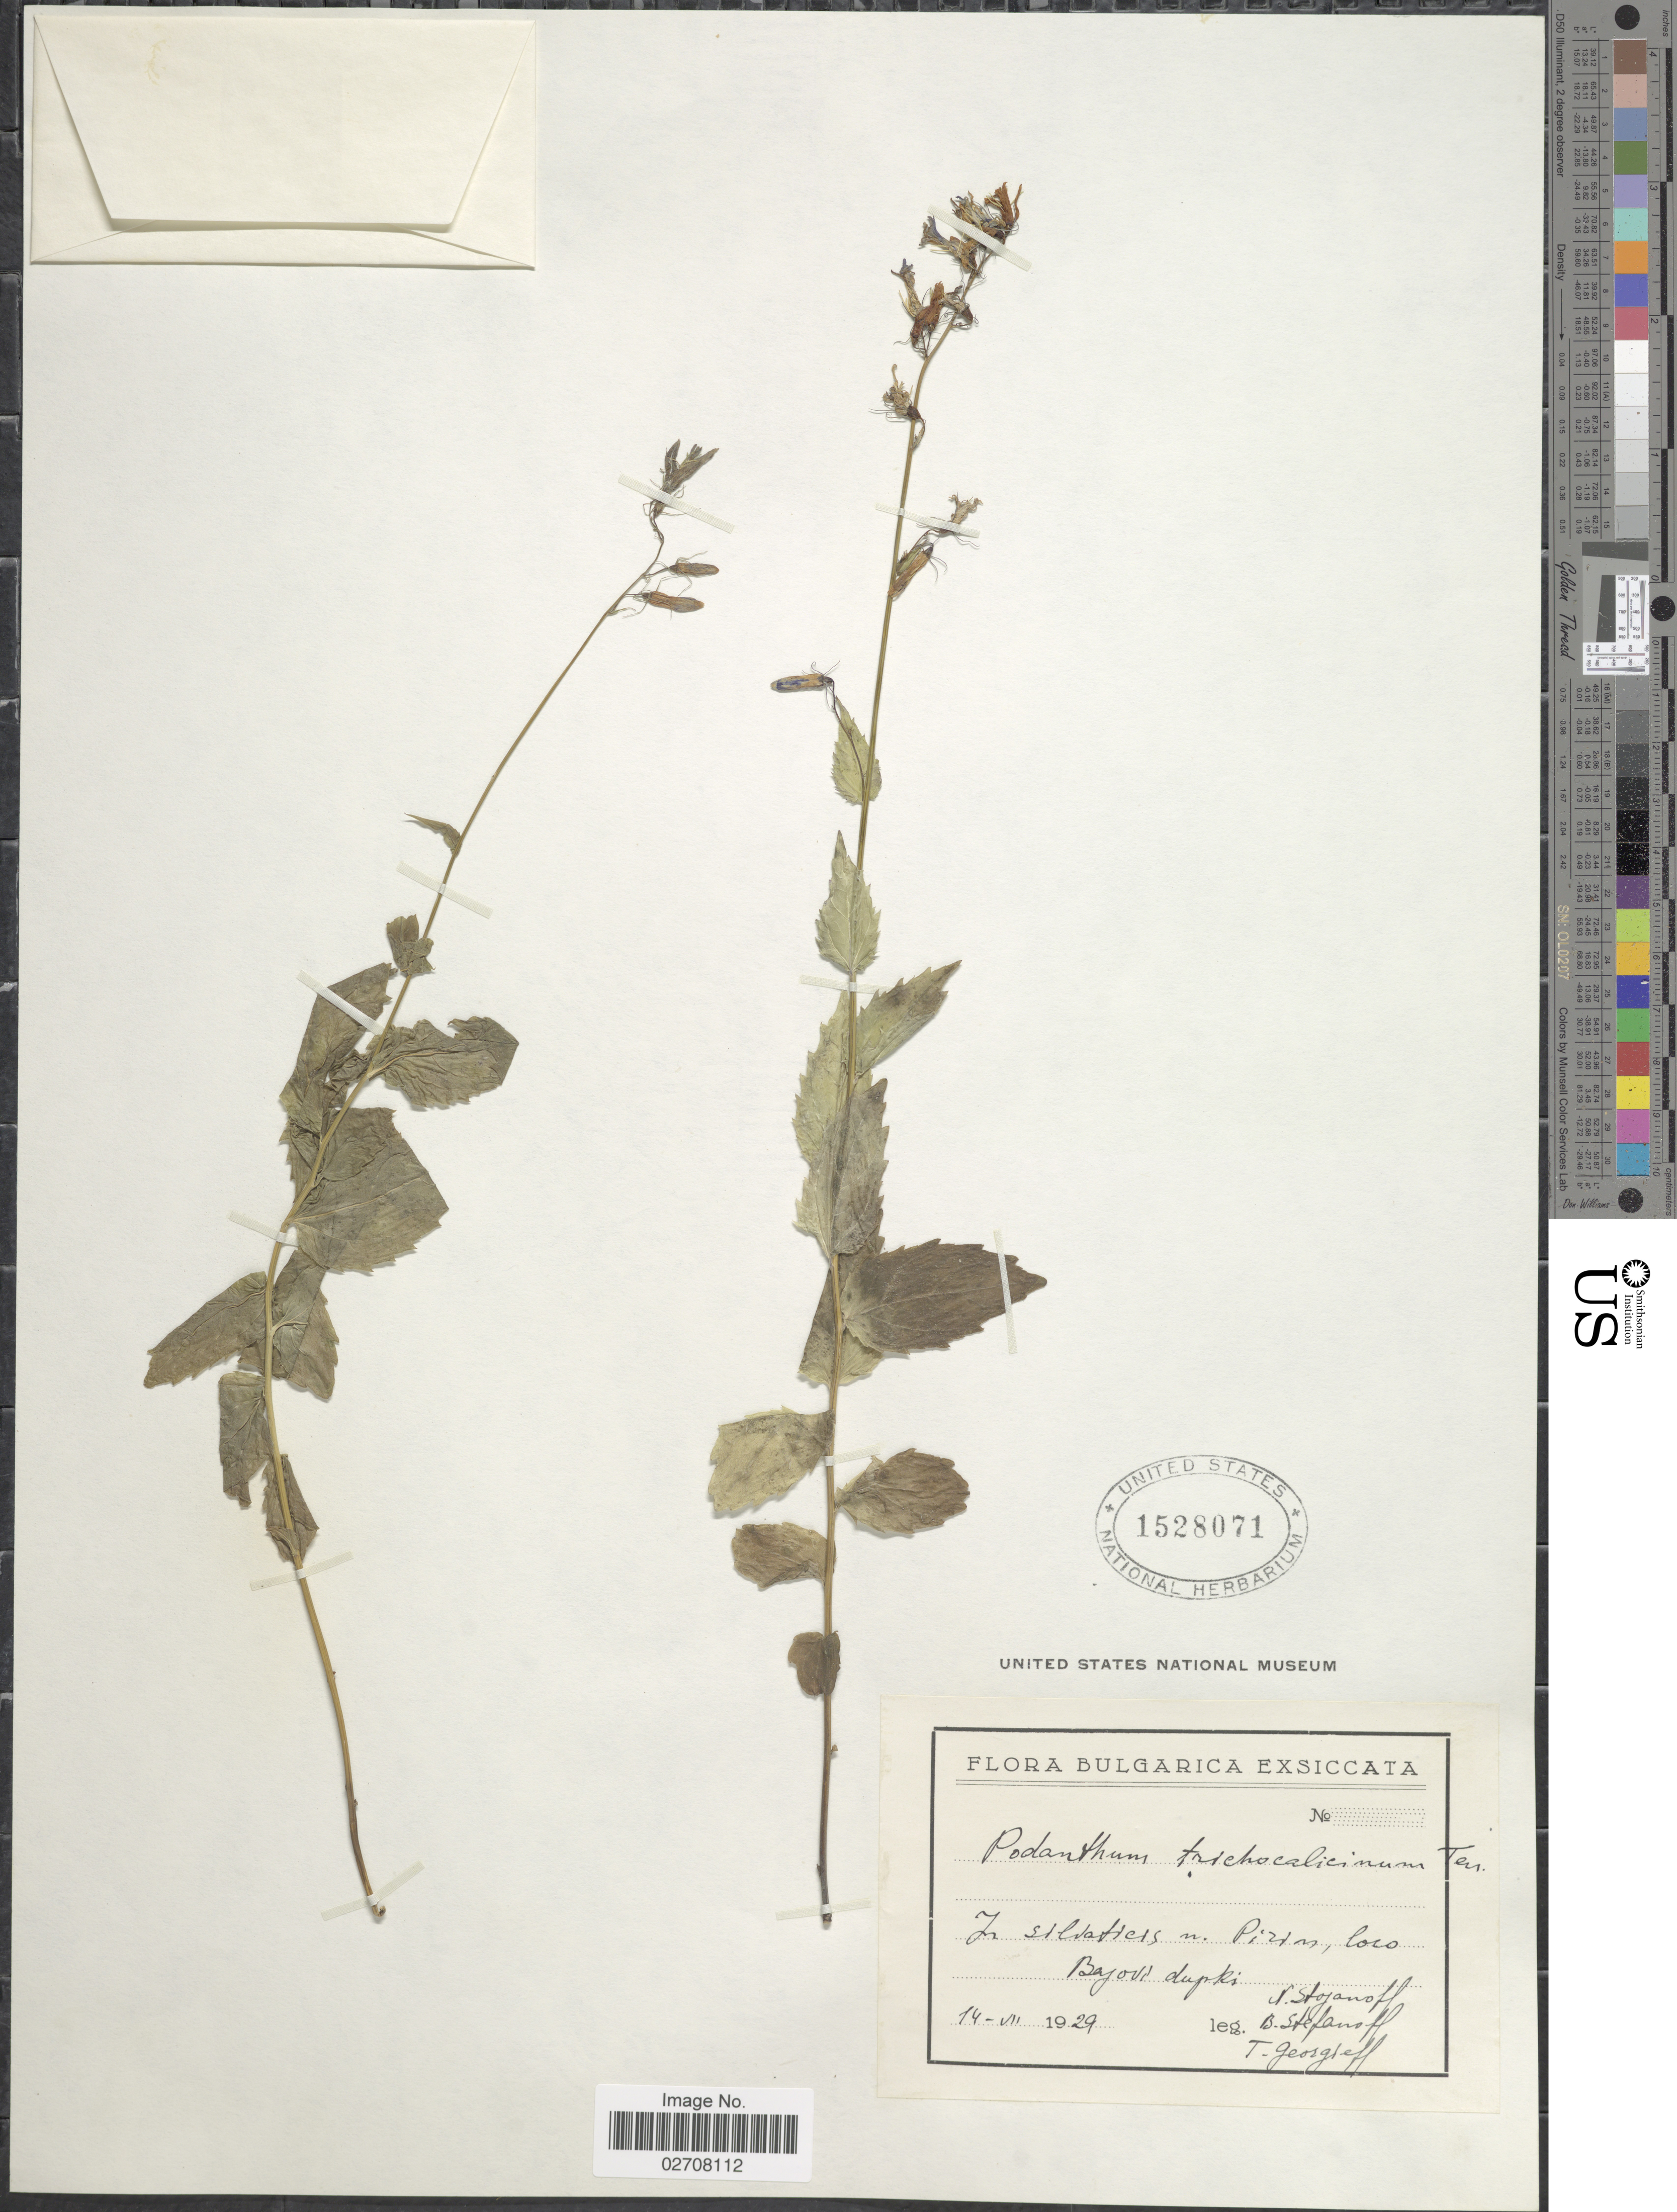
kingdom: Plantae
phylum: Tracheophyta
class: Magnoliopsida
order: Asterales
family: Campanulaceae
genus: Campanula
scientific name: Campanula trichocalycina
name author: Ten.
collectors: N. Stojanoff, B. Stefanoff & T. Georgieff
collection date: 1929-07-14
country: Bulgaria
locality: In silvaticis n. Pirin, loco Bajovi dupki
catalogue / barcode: US 1528071